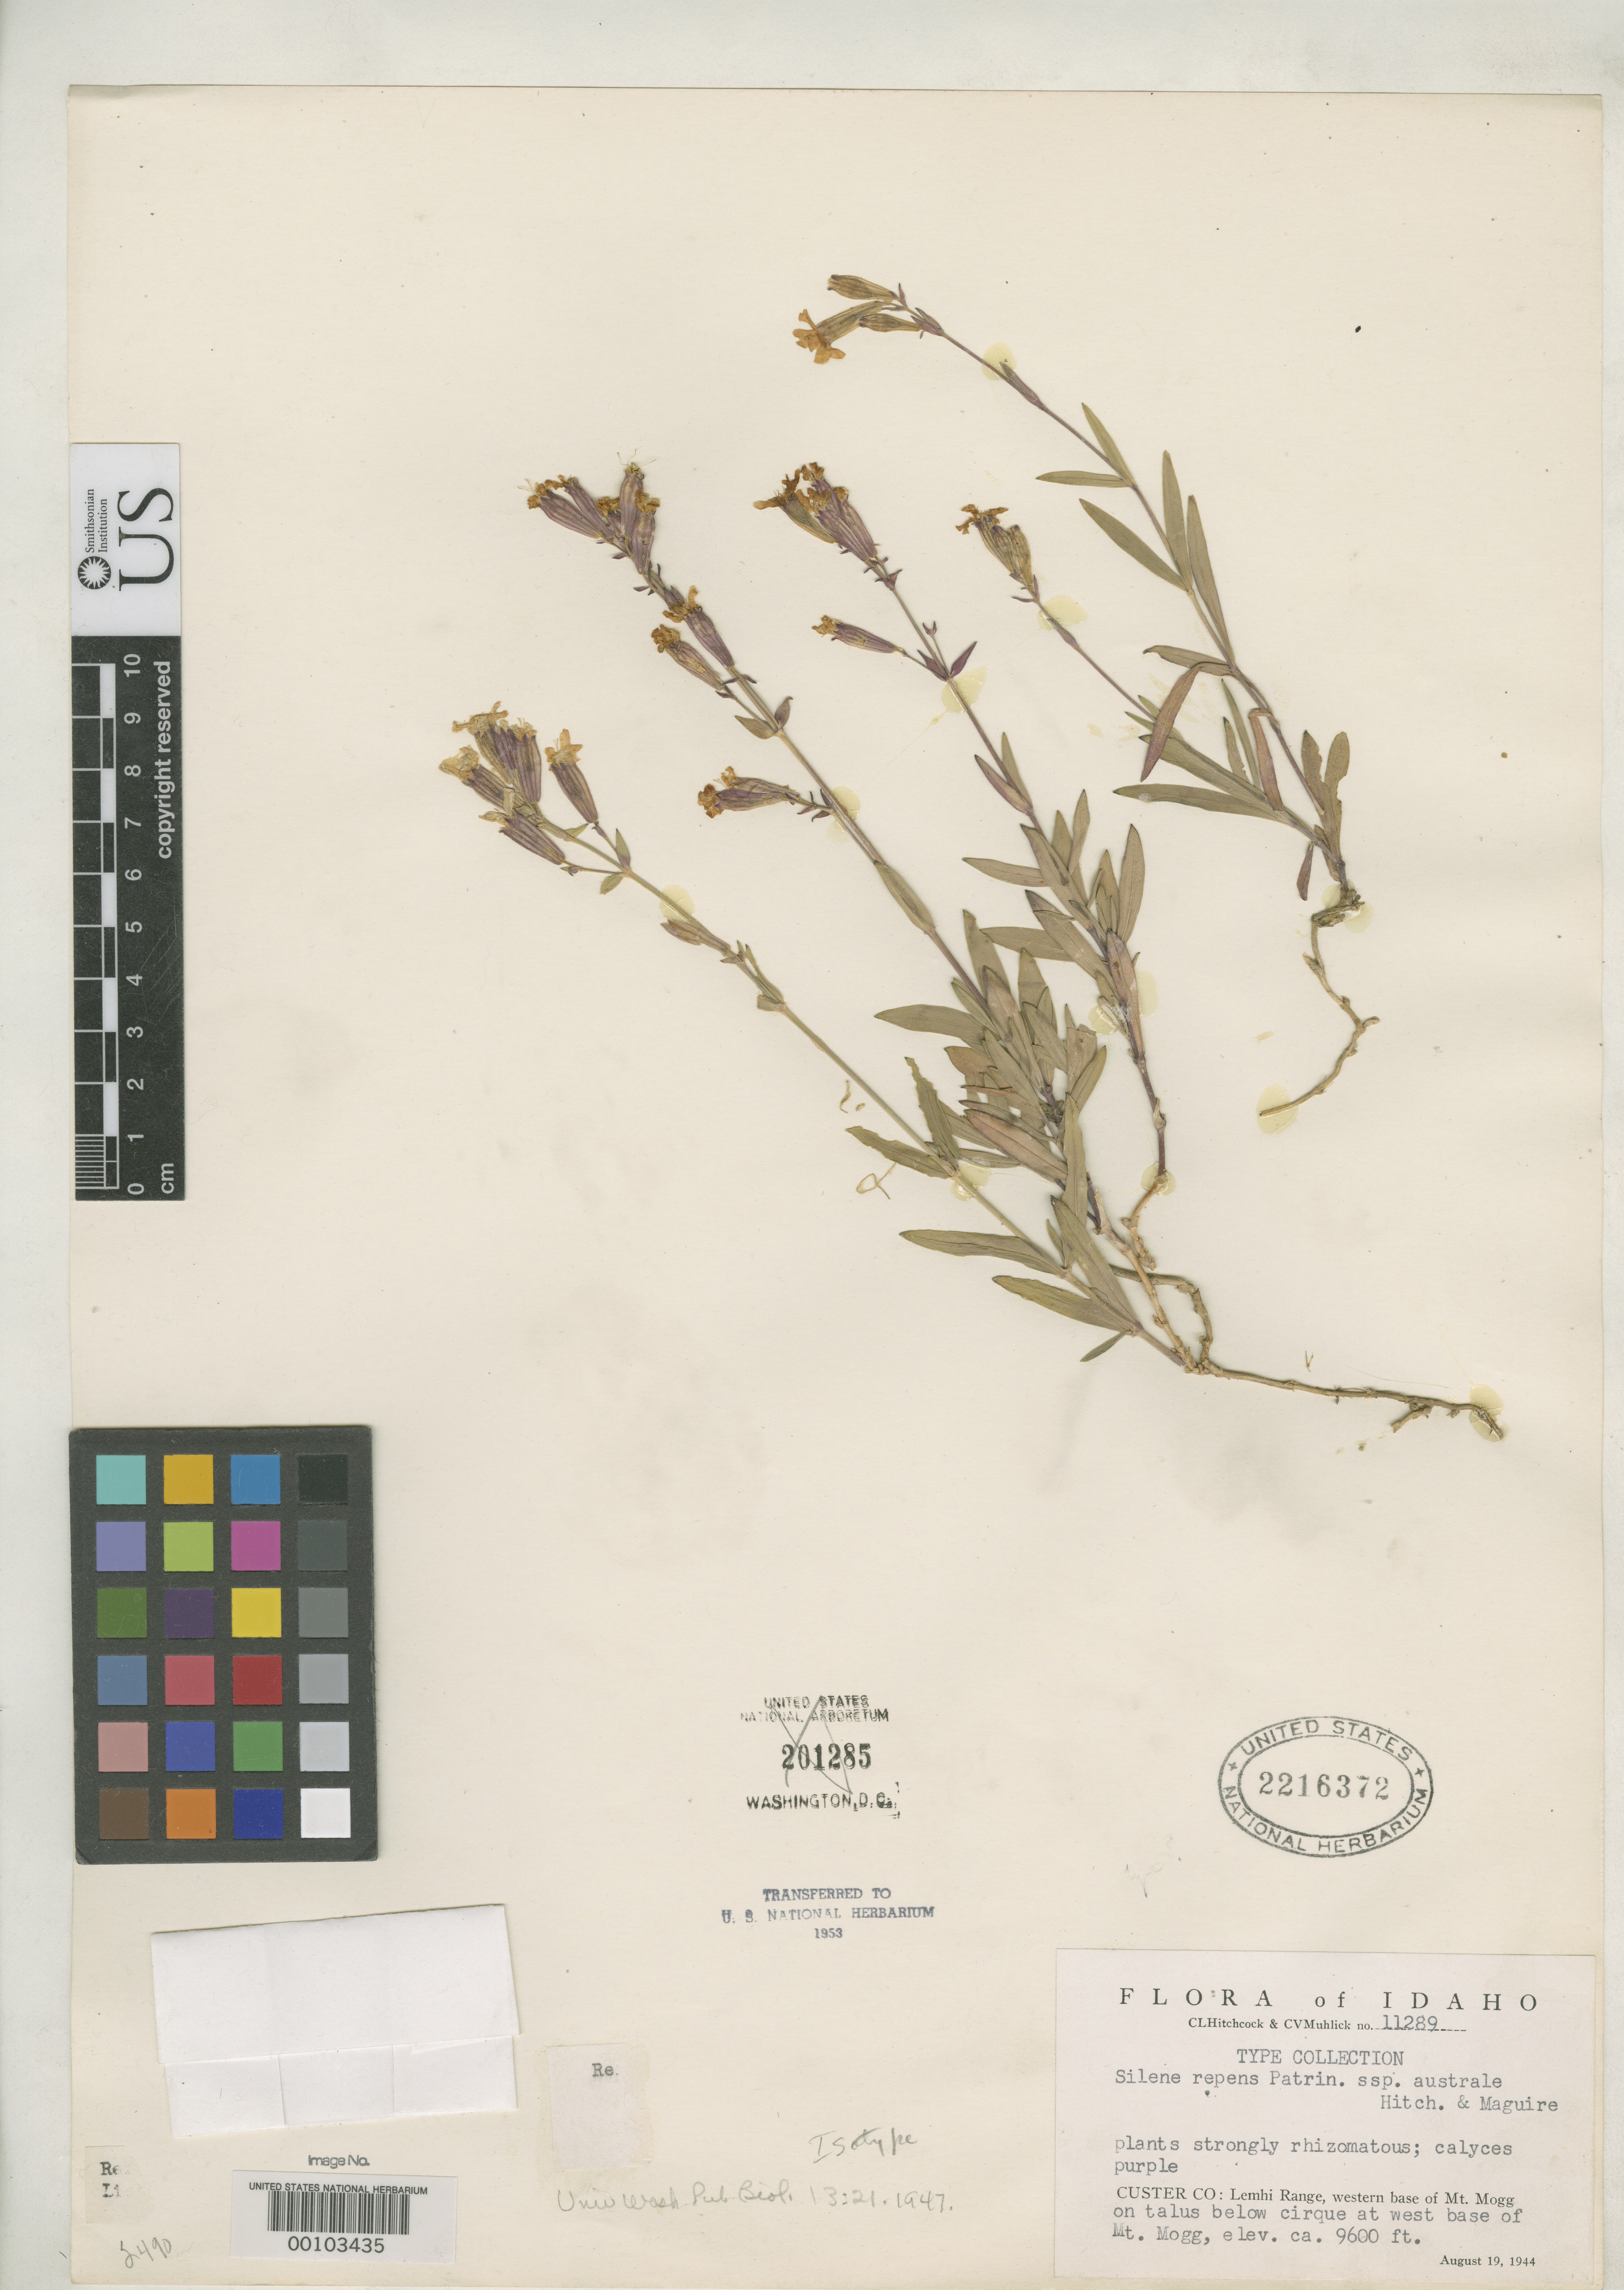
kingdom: Plantae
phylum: Tracheophyta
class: Magnoliopsida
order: Caryophyllales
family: Caryophyllaceae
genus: Silene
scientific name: Silene repens subsp. australe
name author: C.L. Hitchc. & Maguire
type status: Isotype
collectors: A. S. Hitchcock & C. Muhlick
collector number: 11289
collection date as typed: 19 Aug 1944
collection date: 1944-08-19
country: United States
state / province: Idaho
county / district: Custer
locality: West base of Mt. Mogg, Lemhi Mts.; alt. 9600 ft.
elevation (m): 2926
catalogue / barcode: US 2216372